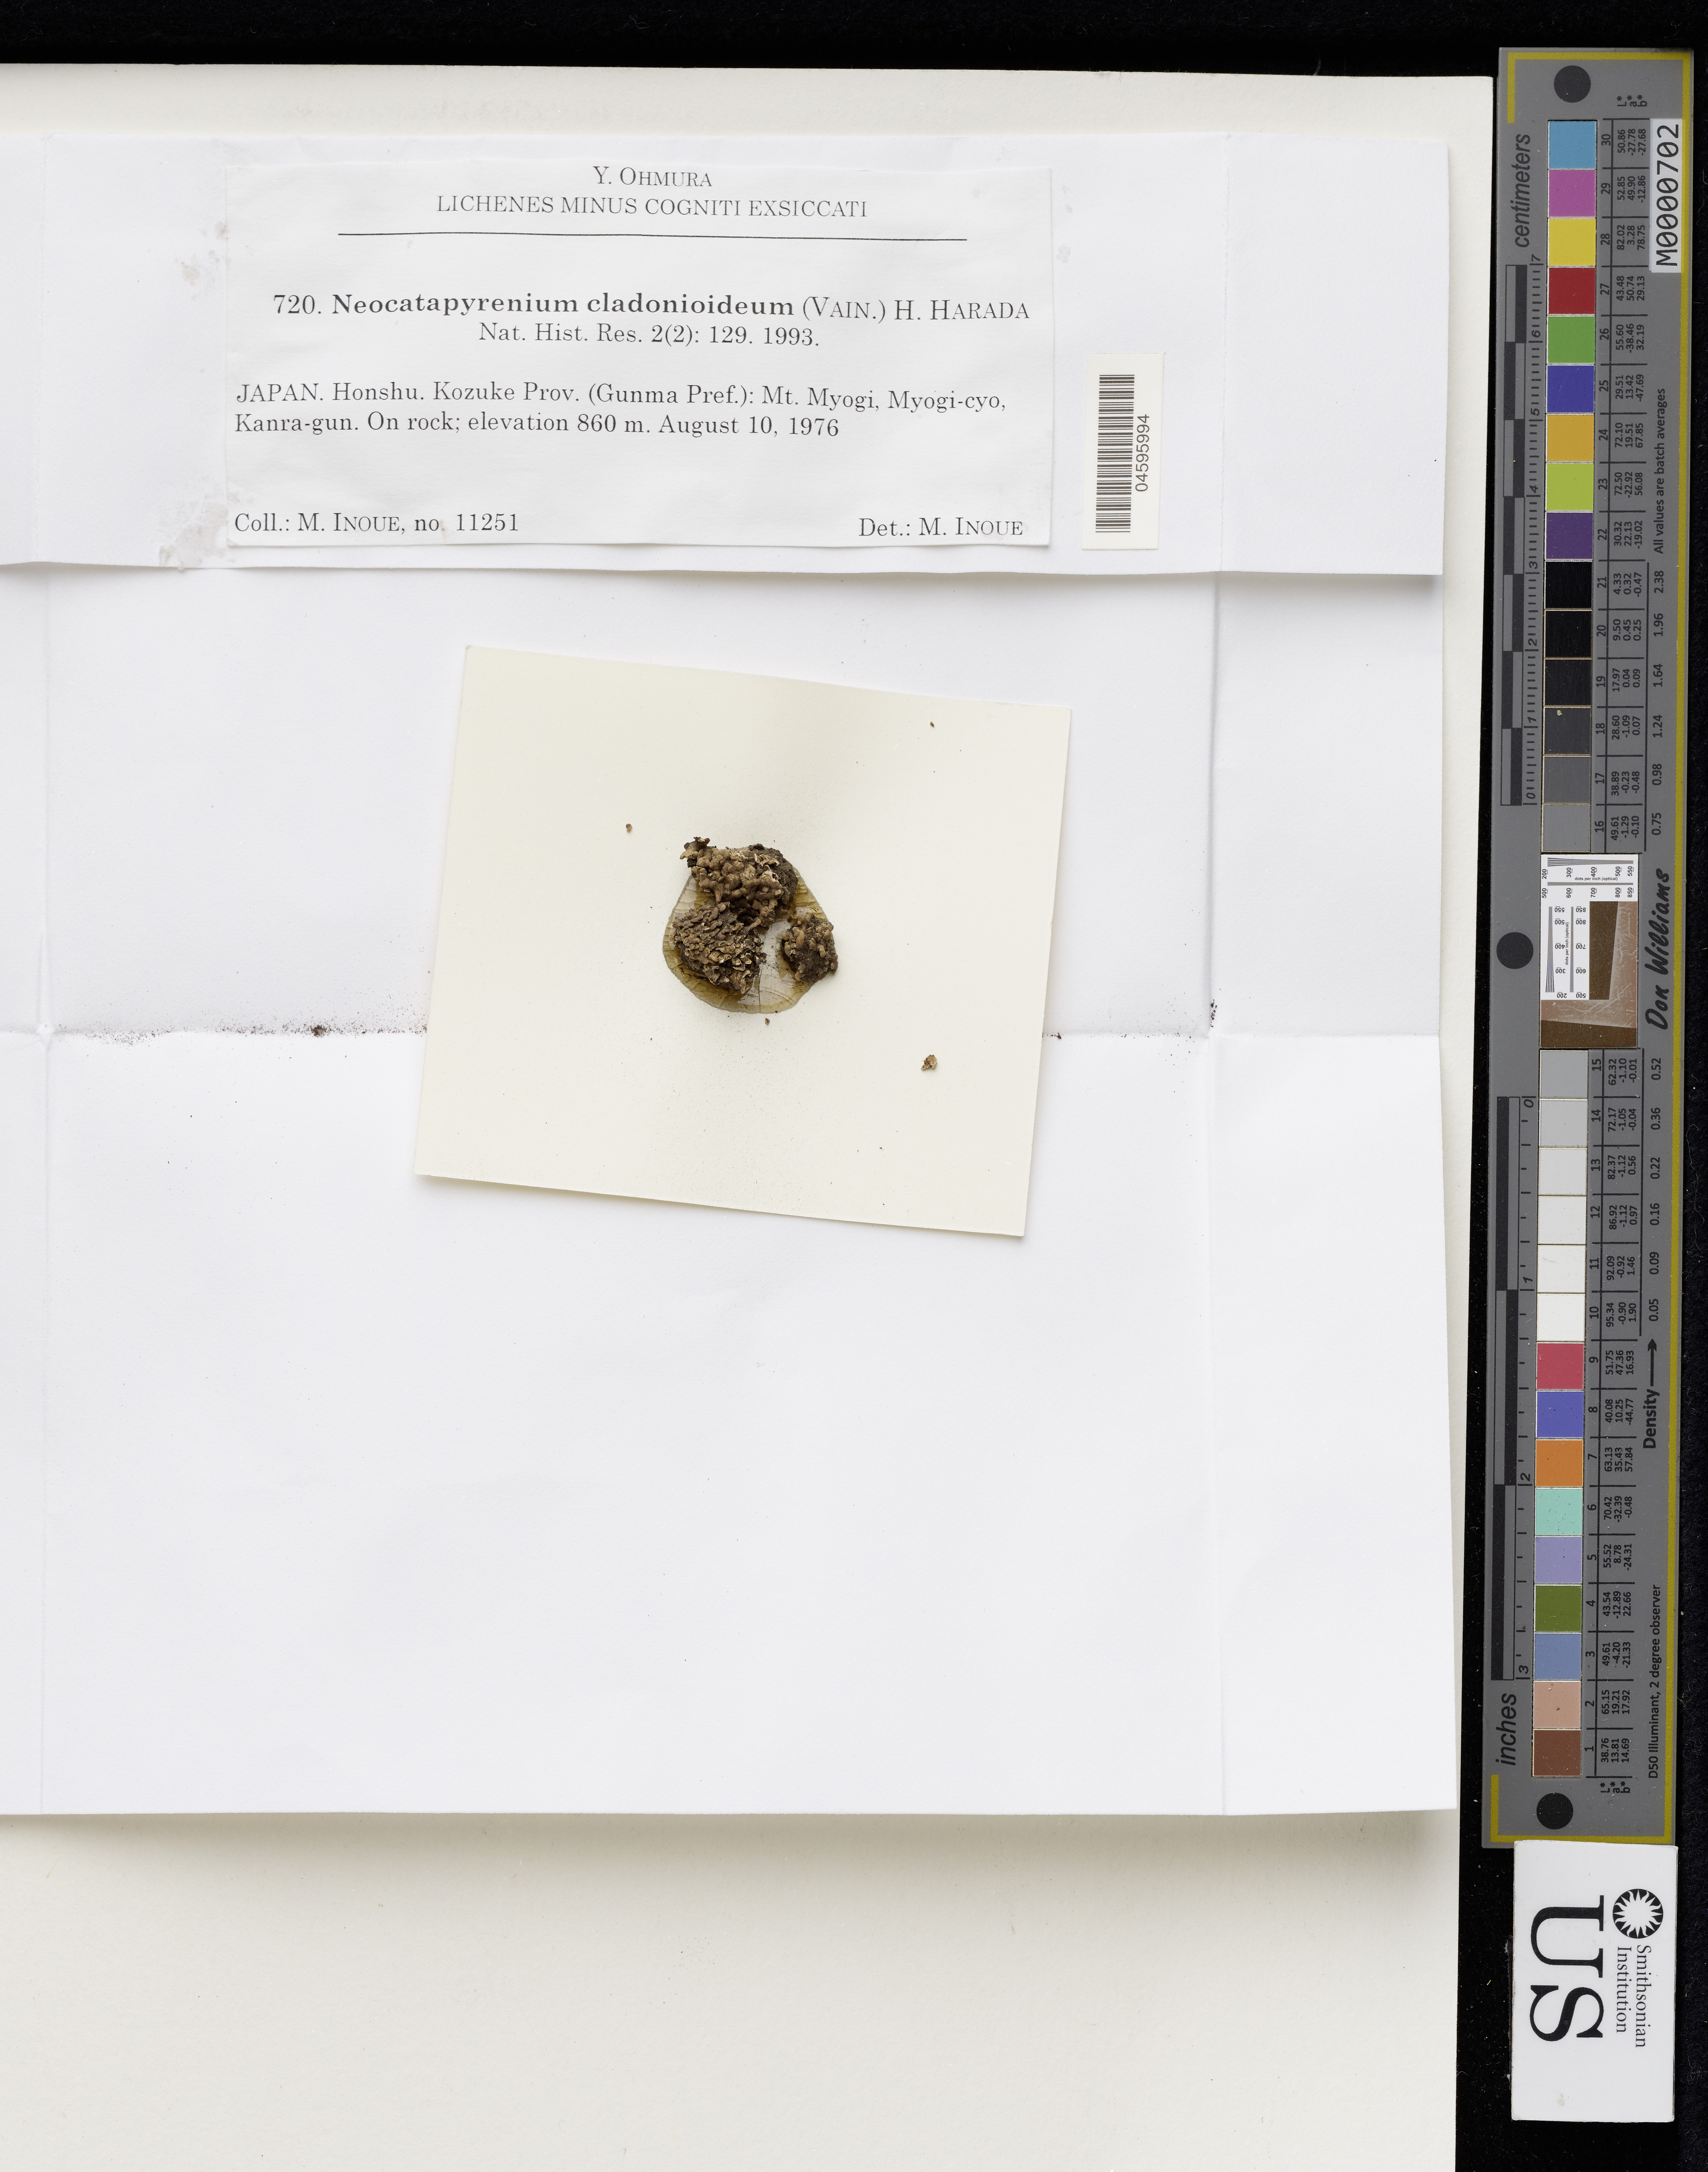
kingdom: Fungi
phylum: Ascomycota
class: Eurotiomycetes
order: Verrucariales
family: Verrucariaceae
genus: Neocatapyrenium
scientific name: Neocatapyrenium cladonioideum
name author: (Vain.) H. Harada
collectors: M. Inoue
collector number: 11251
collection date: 1976-08-10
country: Japan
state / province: Gunma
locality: Honshu. Kozuke Prov. Mt. Myogi, Myogi-cyo, Kanra-gun.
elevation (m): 860